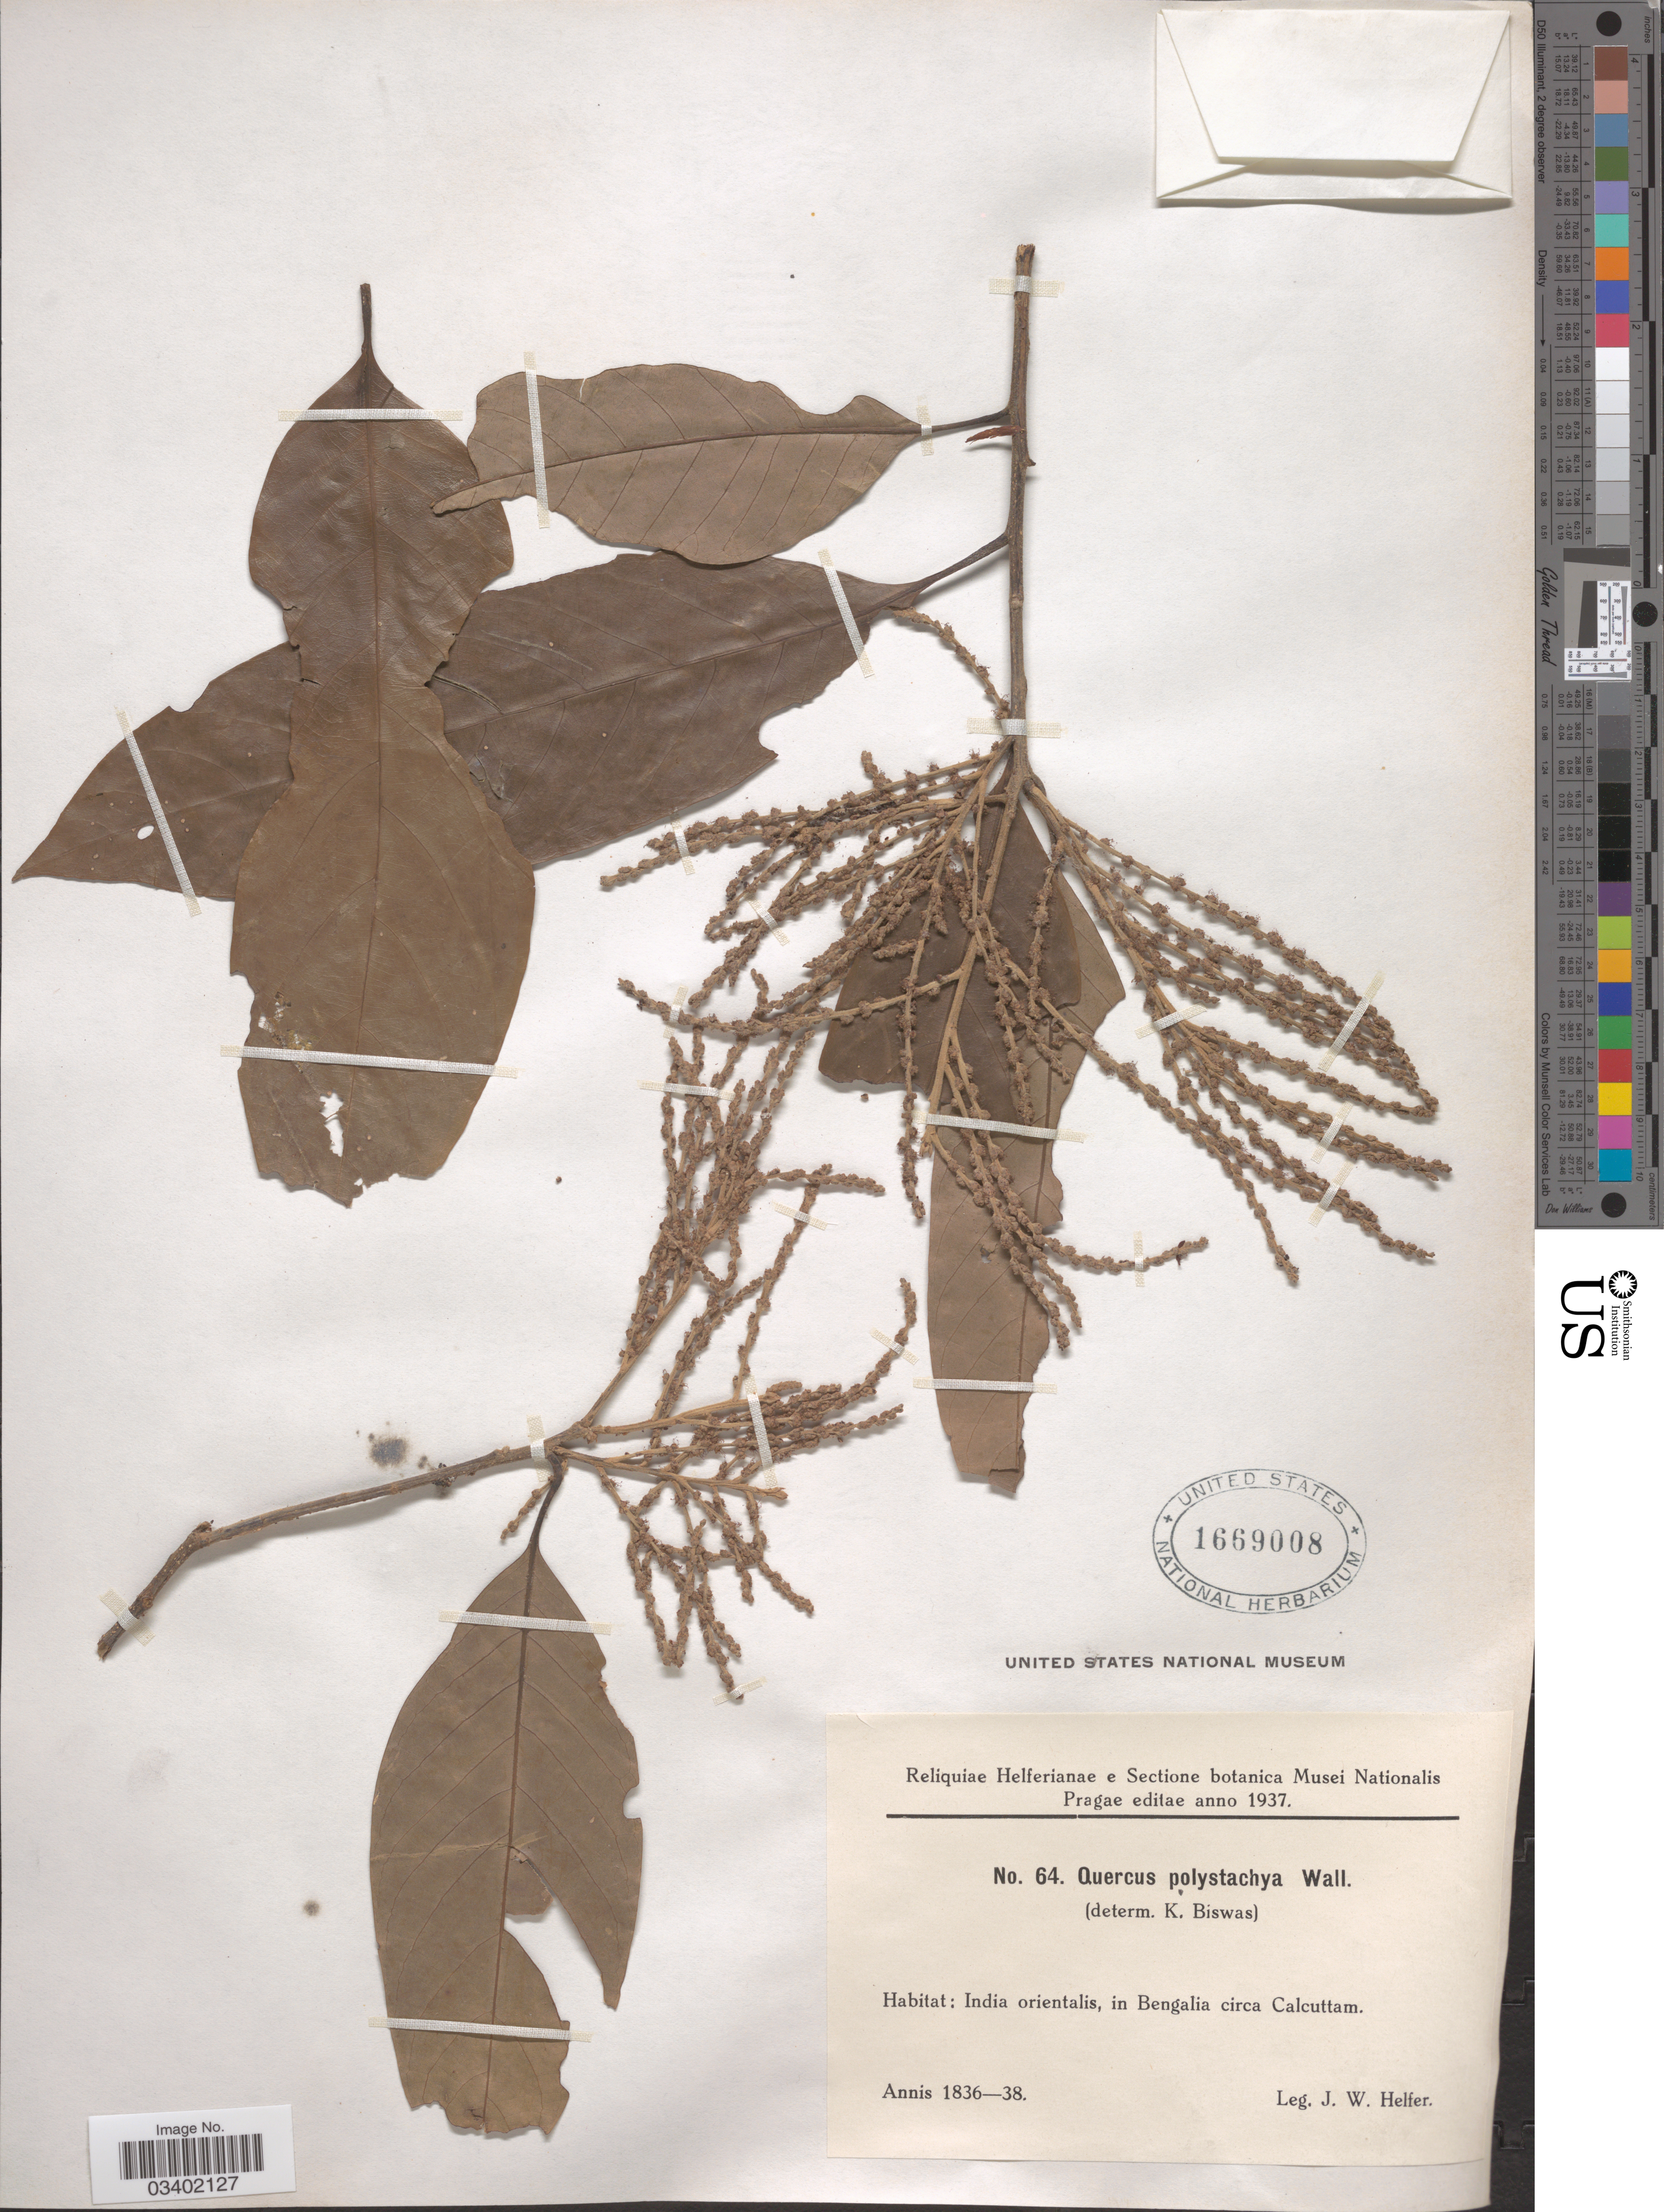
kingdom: Plantae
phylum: Tracheophyta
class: Magnoliopsida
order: Fagales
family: Fagaceae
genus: Lithocarpus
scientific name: Lithocarpus polystachyus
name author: (Wall. ex A. DC.) Rehder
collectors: J. W. Helfer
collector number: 64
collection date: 1836/1838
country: India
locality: India orientalis, in Bengalia circa Calcuttam.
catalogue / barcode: US 1669008